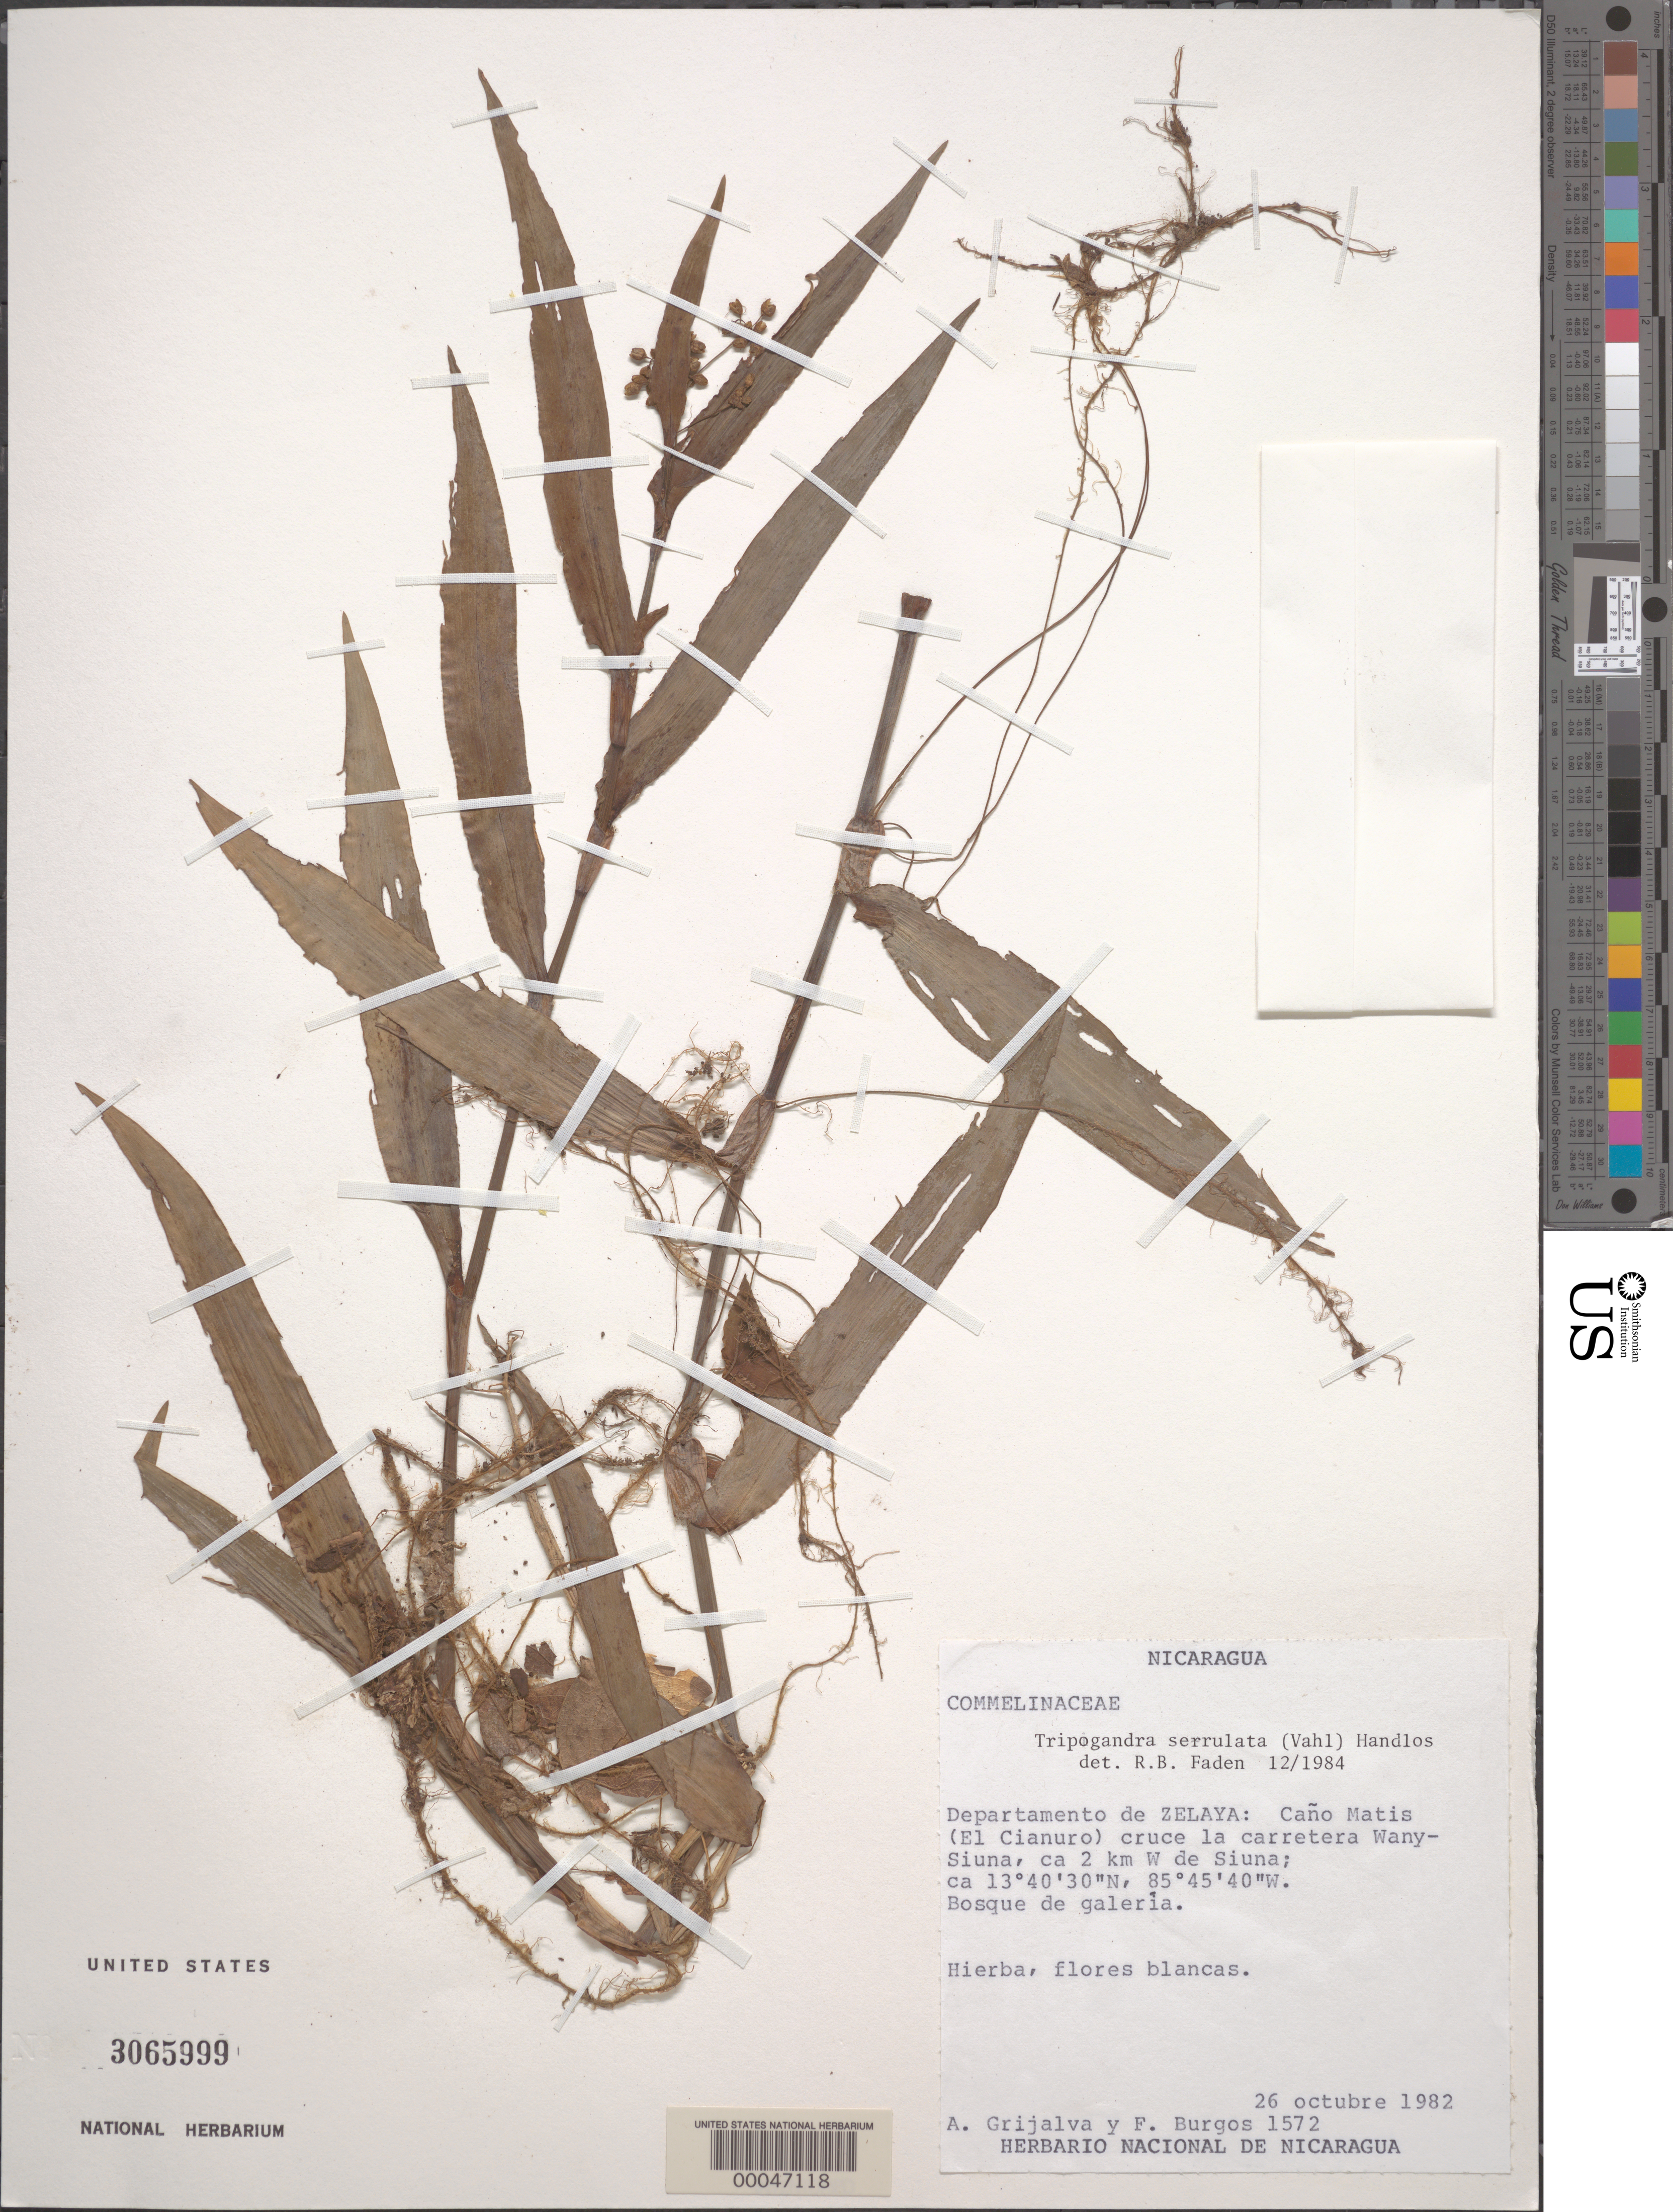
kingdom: Plantae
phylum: Tracheophyta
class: Liliopsida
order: Commelinales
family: Commelinaceae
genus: Tripogandra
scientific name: Tripogandra serrulata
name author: (Vahl) Handlos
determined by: Faden, Robert B., (US), Smithsonian Institution - National Museum of Natural History (UNITED STATES)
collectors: A. Grijalva & F. Burgos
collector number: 1572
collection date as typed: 26 Oct 1982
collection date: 1982-10-26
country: Nicaragua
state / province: Atlántico Norte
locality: Cano matis, wany-siuna hwy, 2 km w of siuna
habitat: Gallery forest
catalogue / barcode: US 3065999